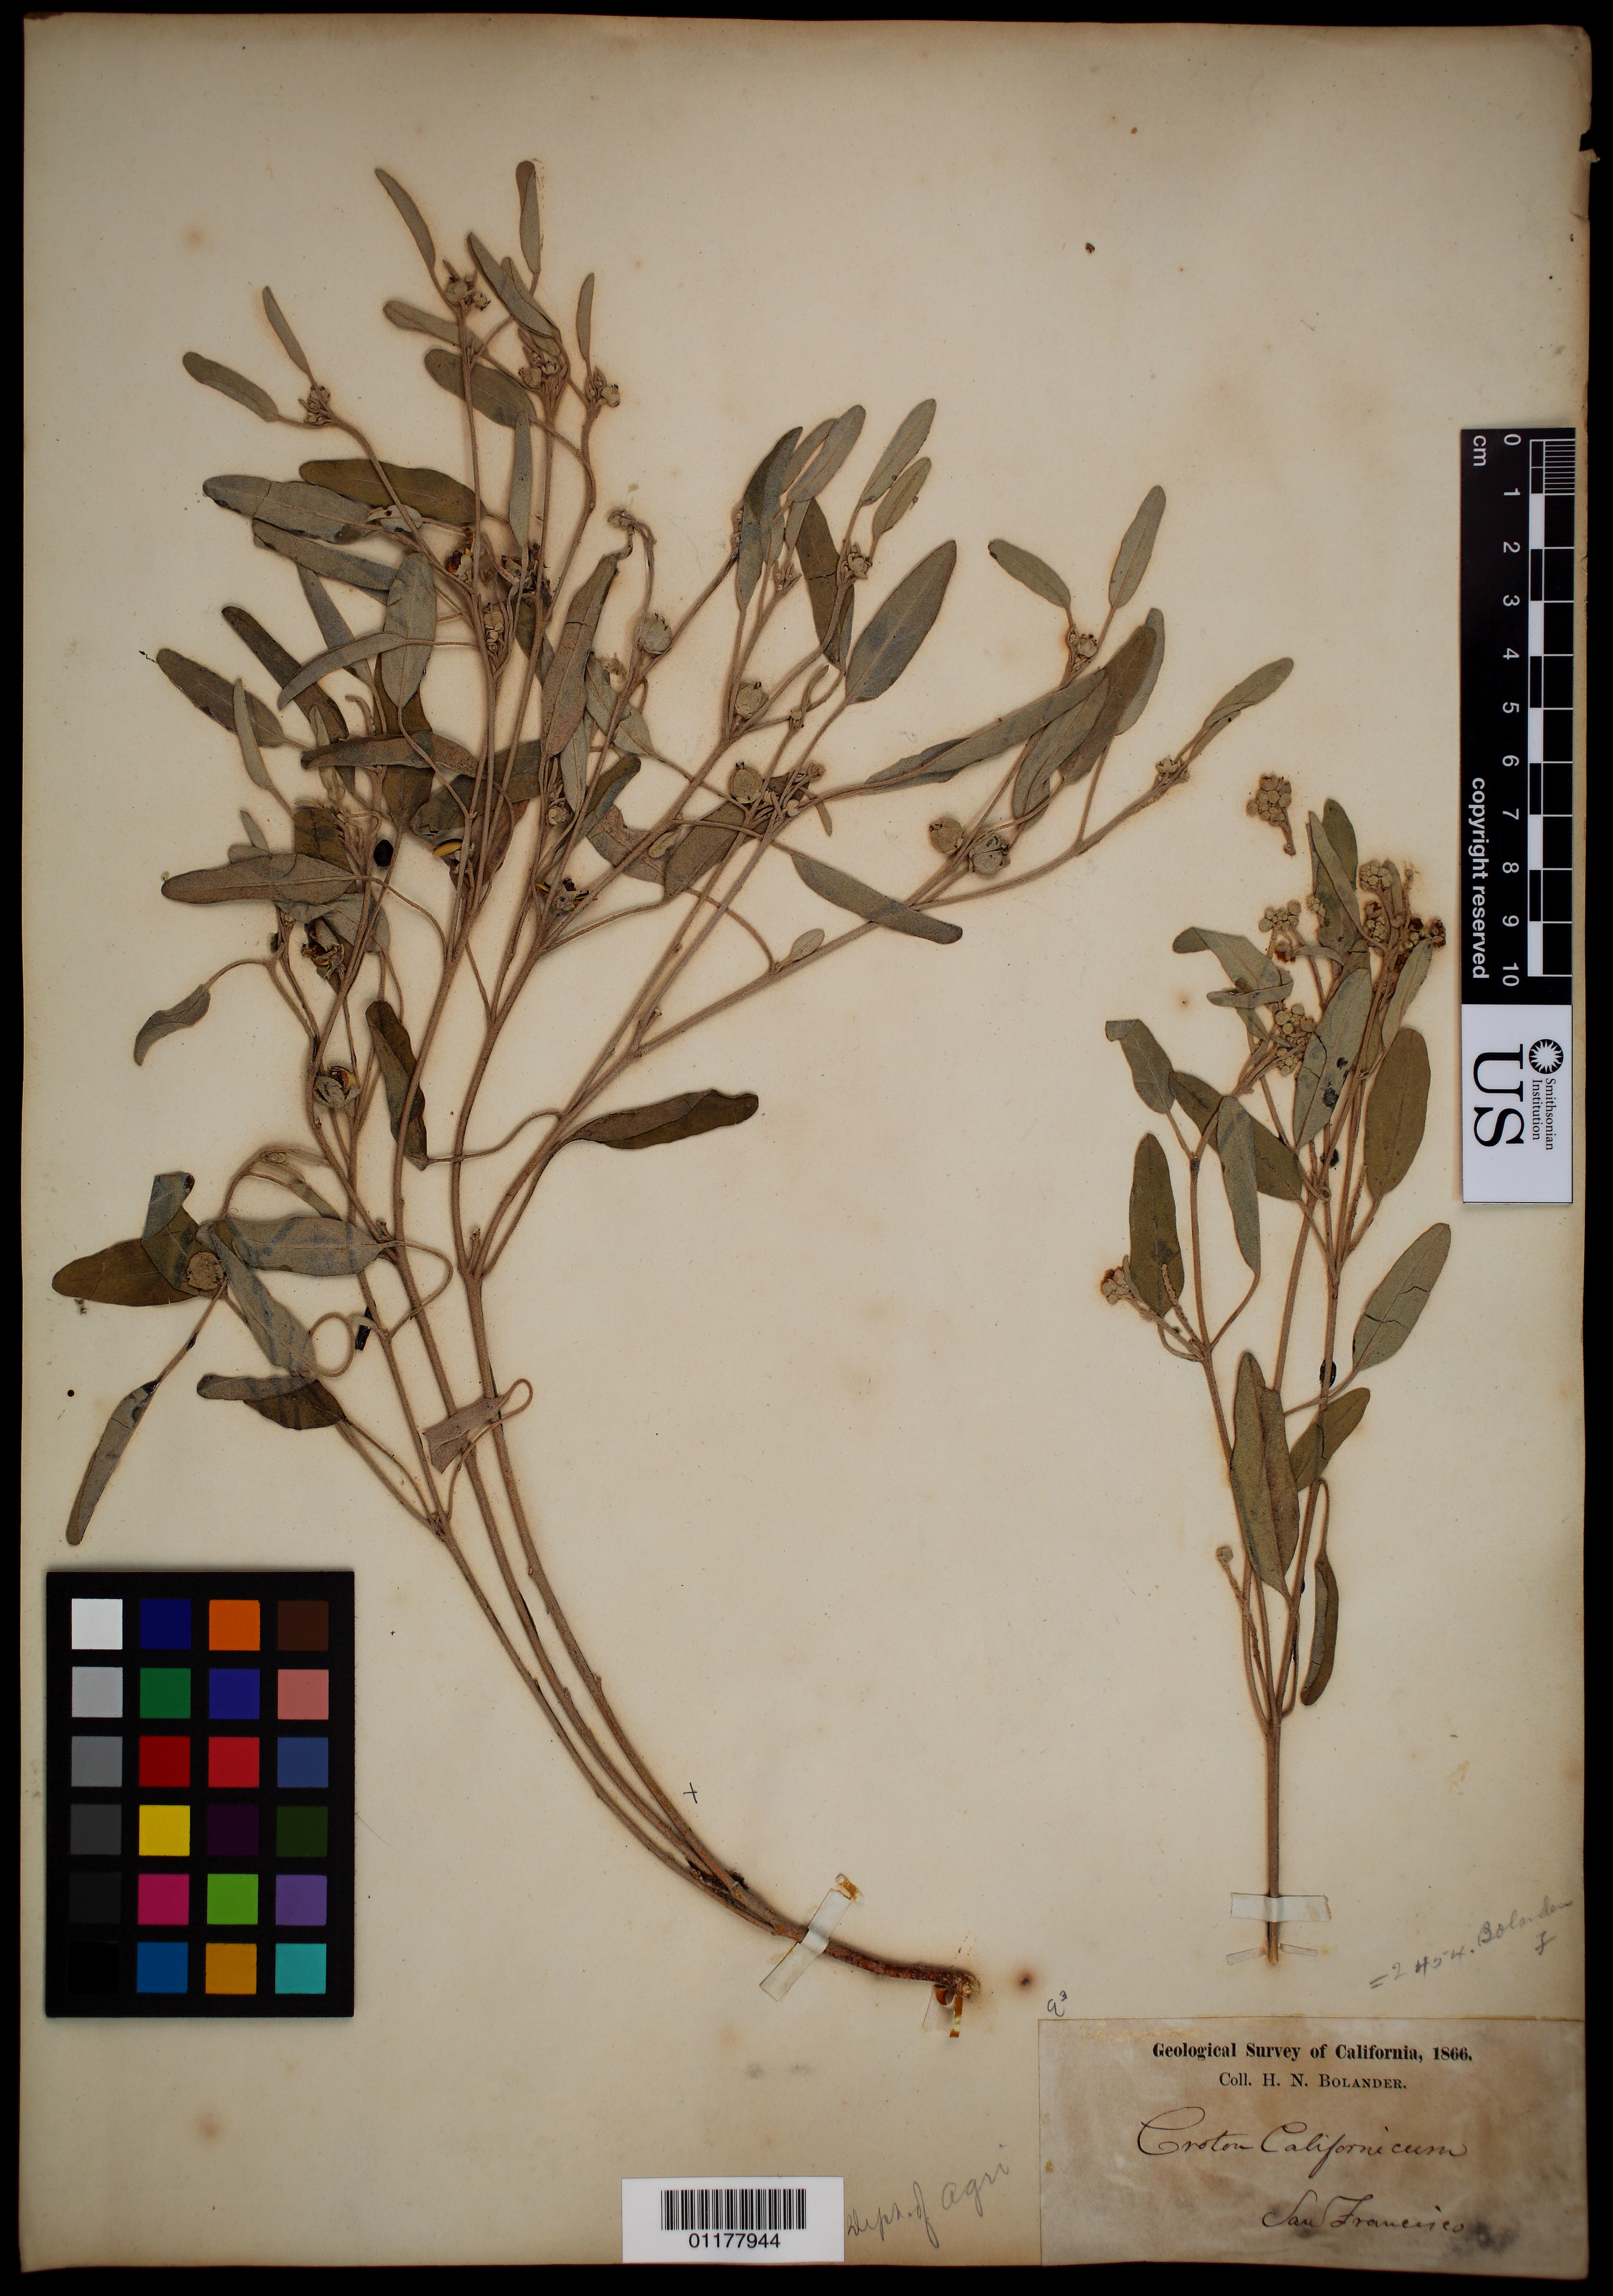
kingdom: Plantae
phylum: Tracheophyta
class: Magnoliopsida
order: Malpighiales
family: Euphorbiaceae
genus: Croton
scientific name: Croton californicus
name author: Müll. Arg.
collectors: H. Bolander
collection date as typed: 1866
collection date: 1866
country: United States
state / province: California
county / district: San Francisco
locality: San Francisco.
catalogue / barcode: US 1